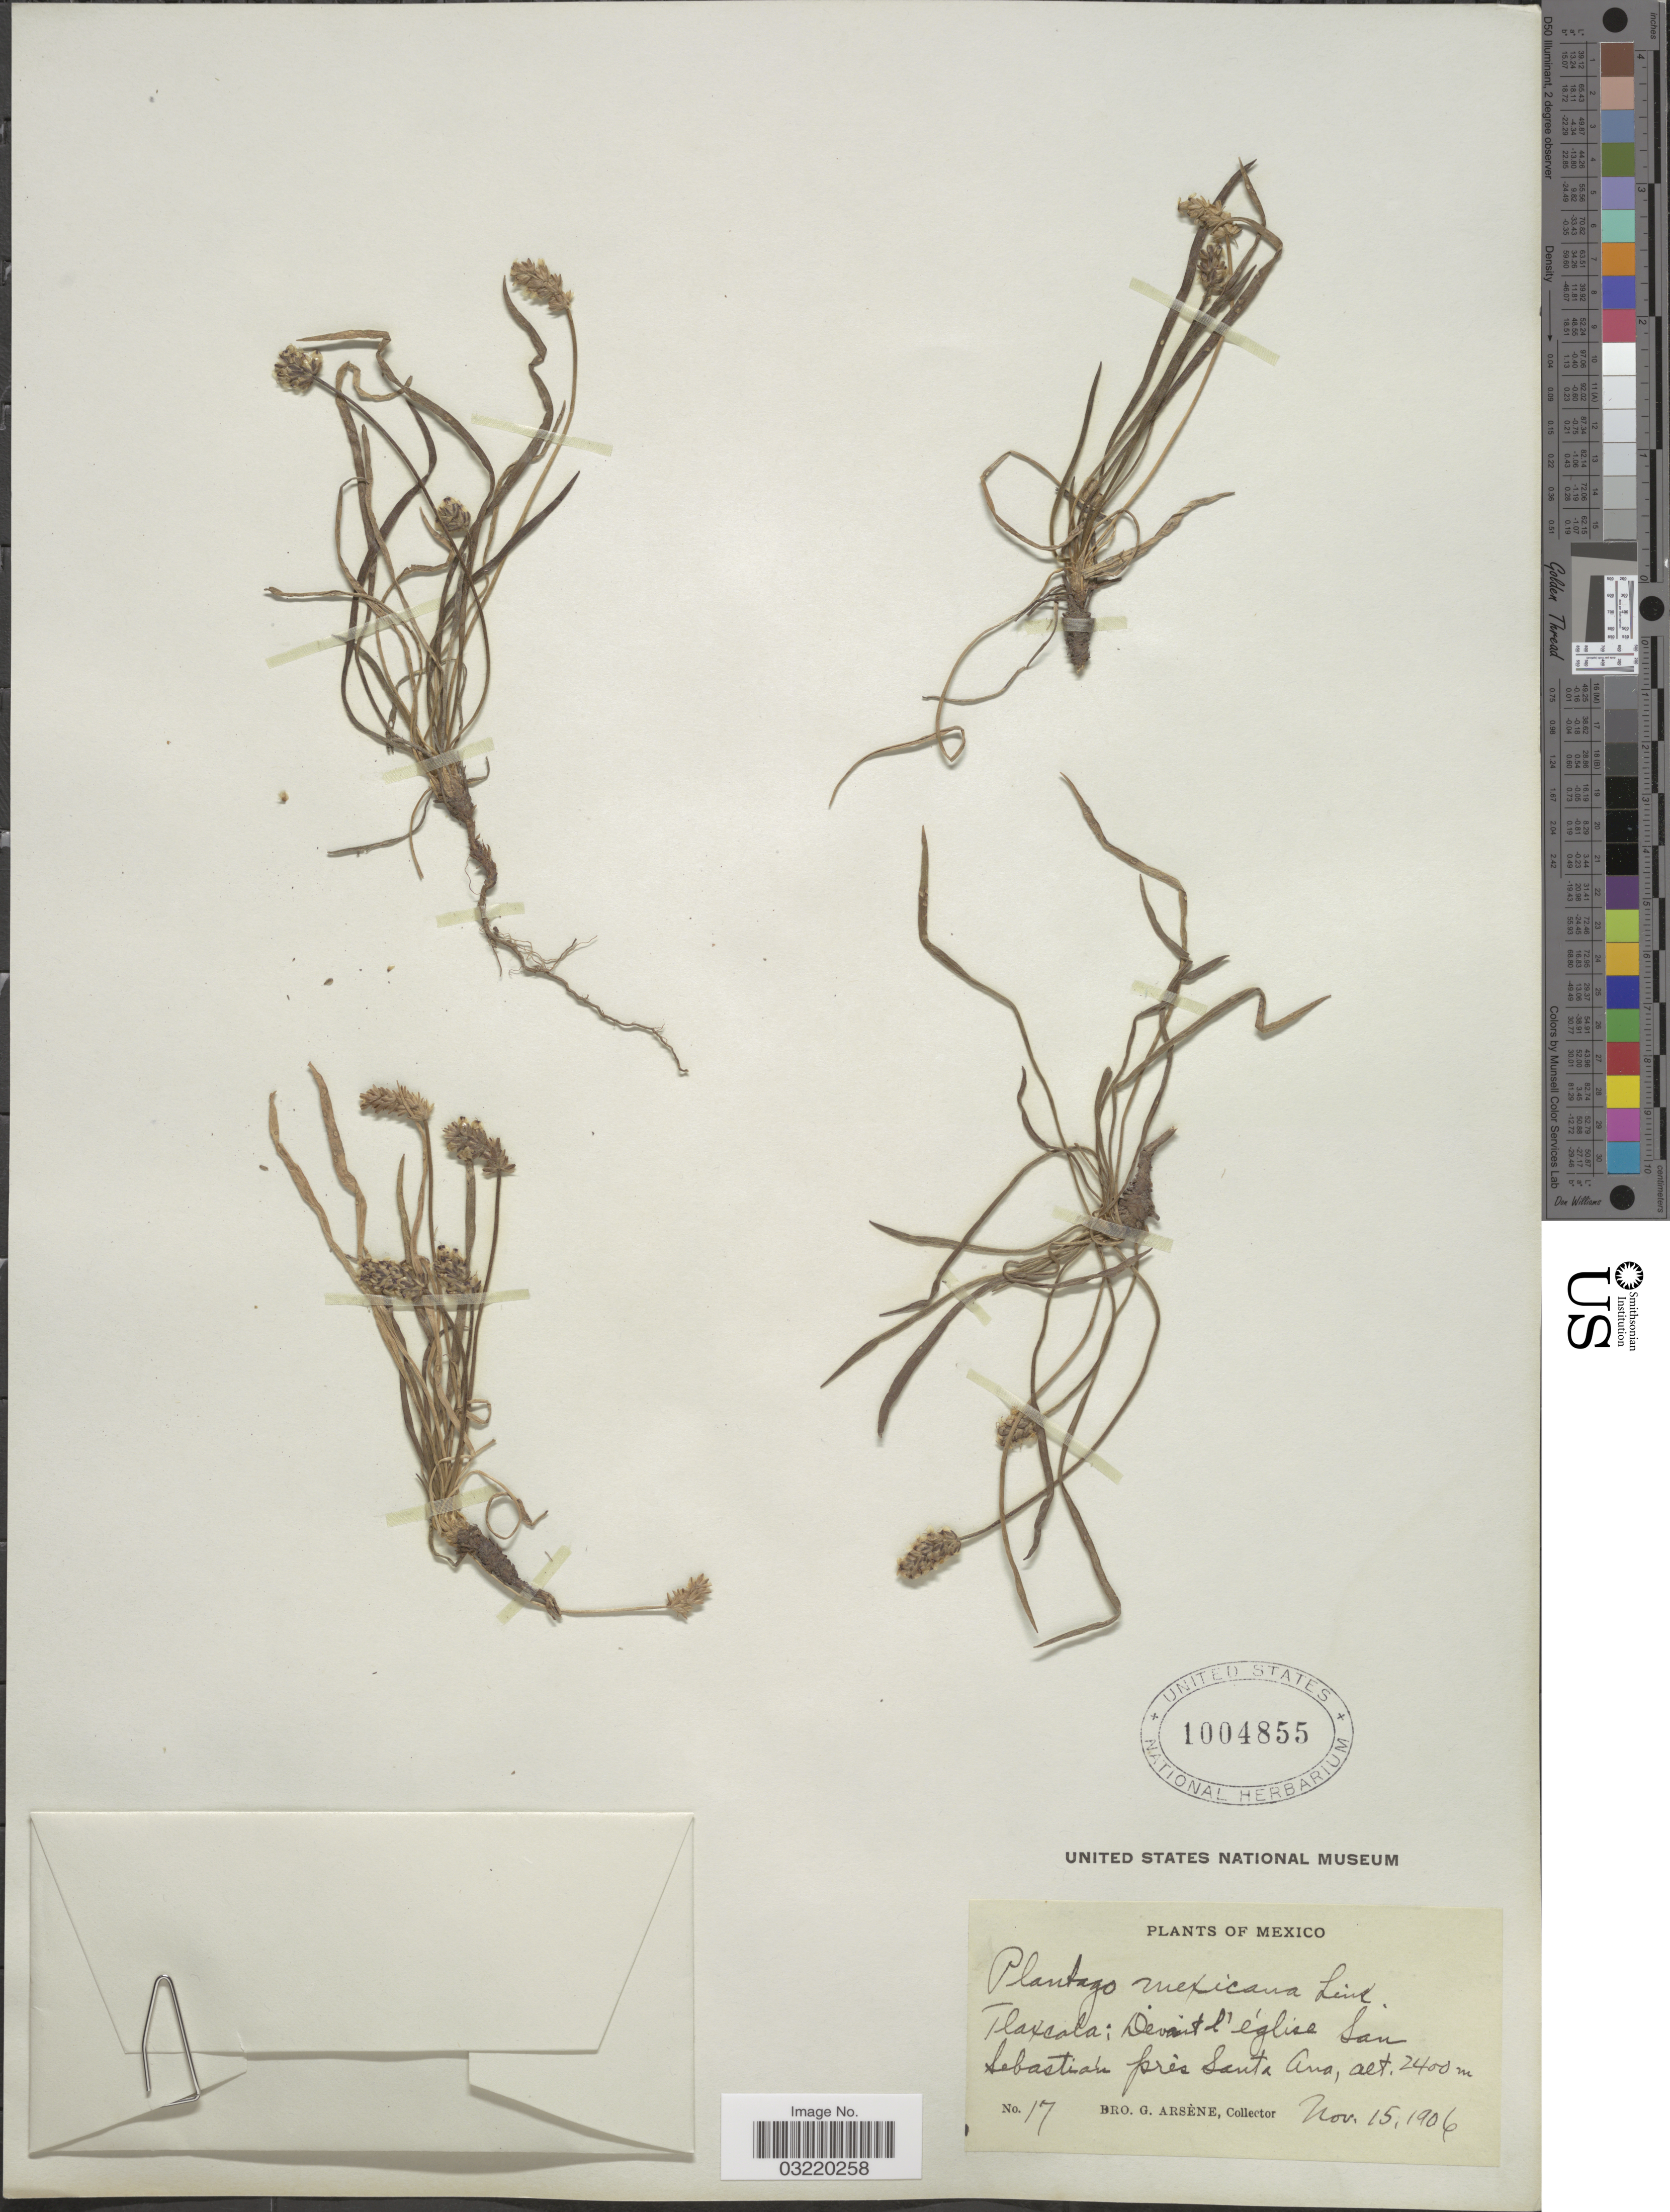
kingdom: Plantae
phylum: Tracheophyta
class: Magnoliopsida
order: Lamiales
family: Plantaginaceae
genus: Plantago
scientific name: Plantago nivea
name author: Kunth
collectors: Bro. G. Arsène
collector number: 17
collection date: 1906-11-15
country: Mexico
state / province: Tlaxcala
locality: Devant l'eglise San Sebatian près Santa Ana.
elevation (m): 2400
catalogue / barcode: US 1004855